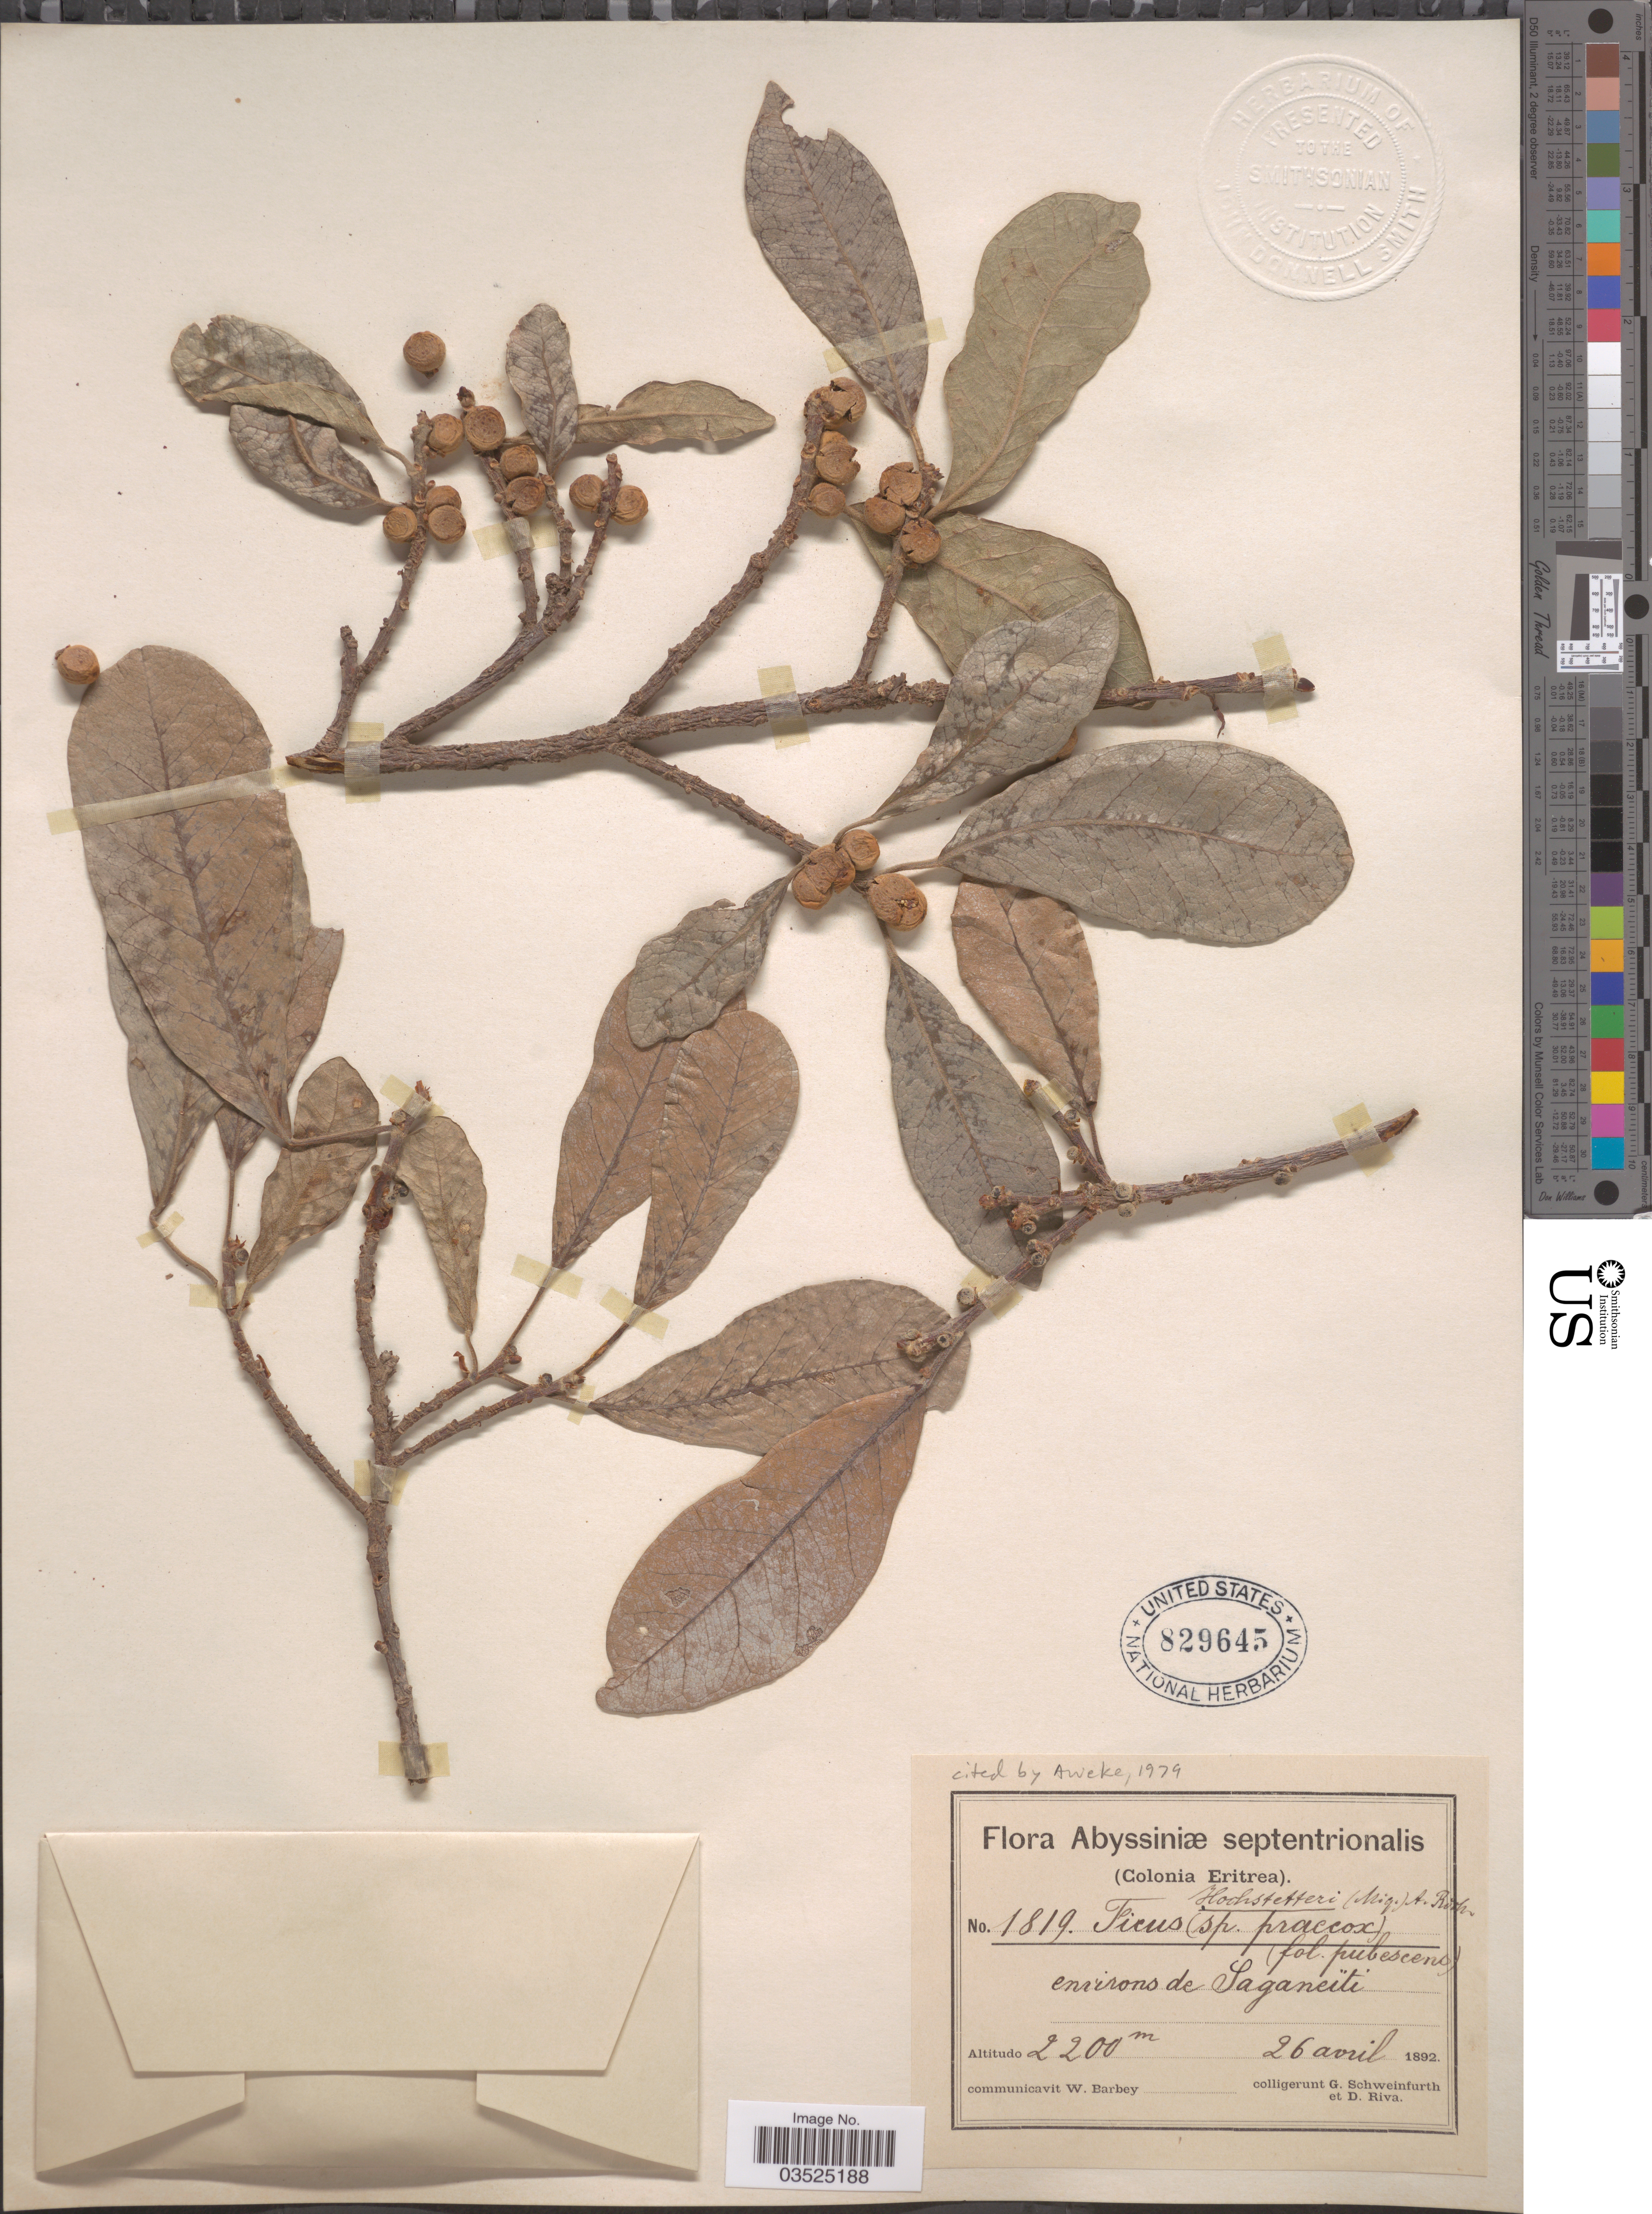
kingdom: Plantae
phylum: Tracheophyta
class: Magnoliopsida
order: Rosales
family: Moraceae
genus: Ficus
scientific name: Ficus hochstetteri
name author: A. Rich.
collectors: G. A. Schweinfurth (herbarium) & D. Riva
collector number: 1819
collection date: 1892-04-26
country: Eritrea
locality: Abyssiniæ septentrionalis (Colonia Eritrea). Environs de Saganeïti.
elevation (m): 2200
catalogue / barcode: US 829645